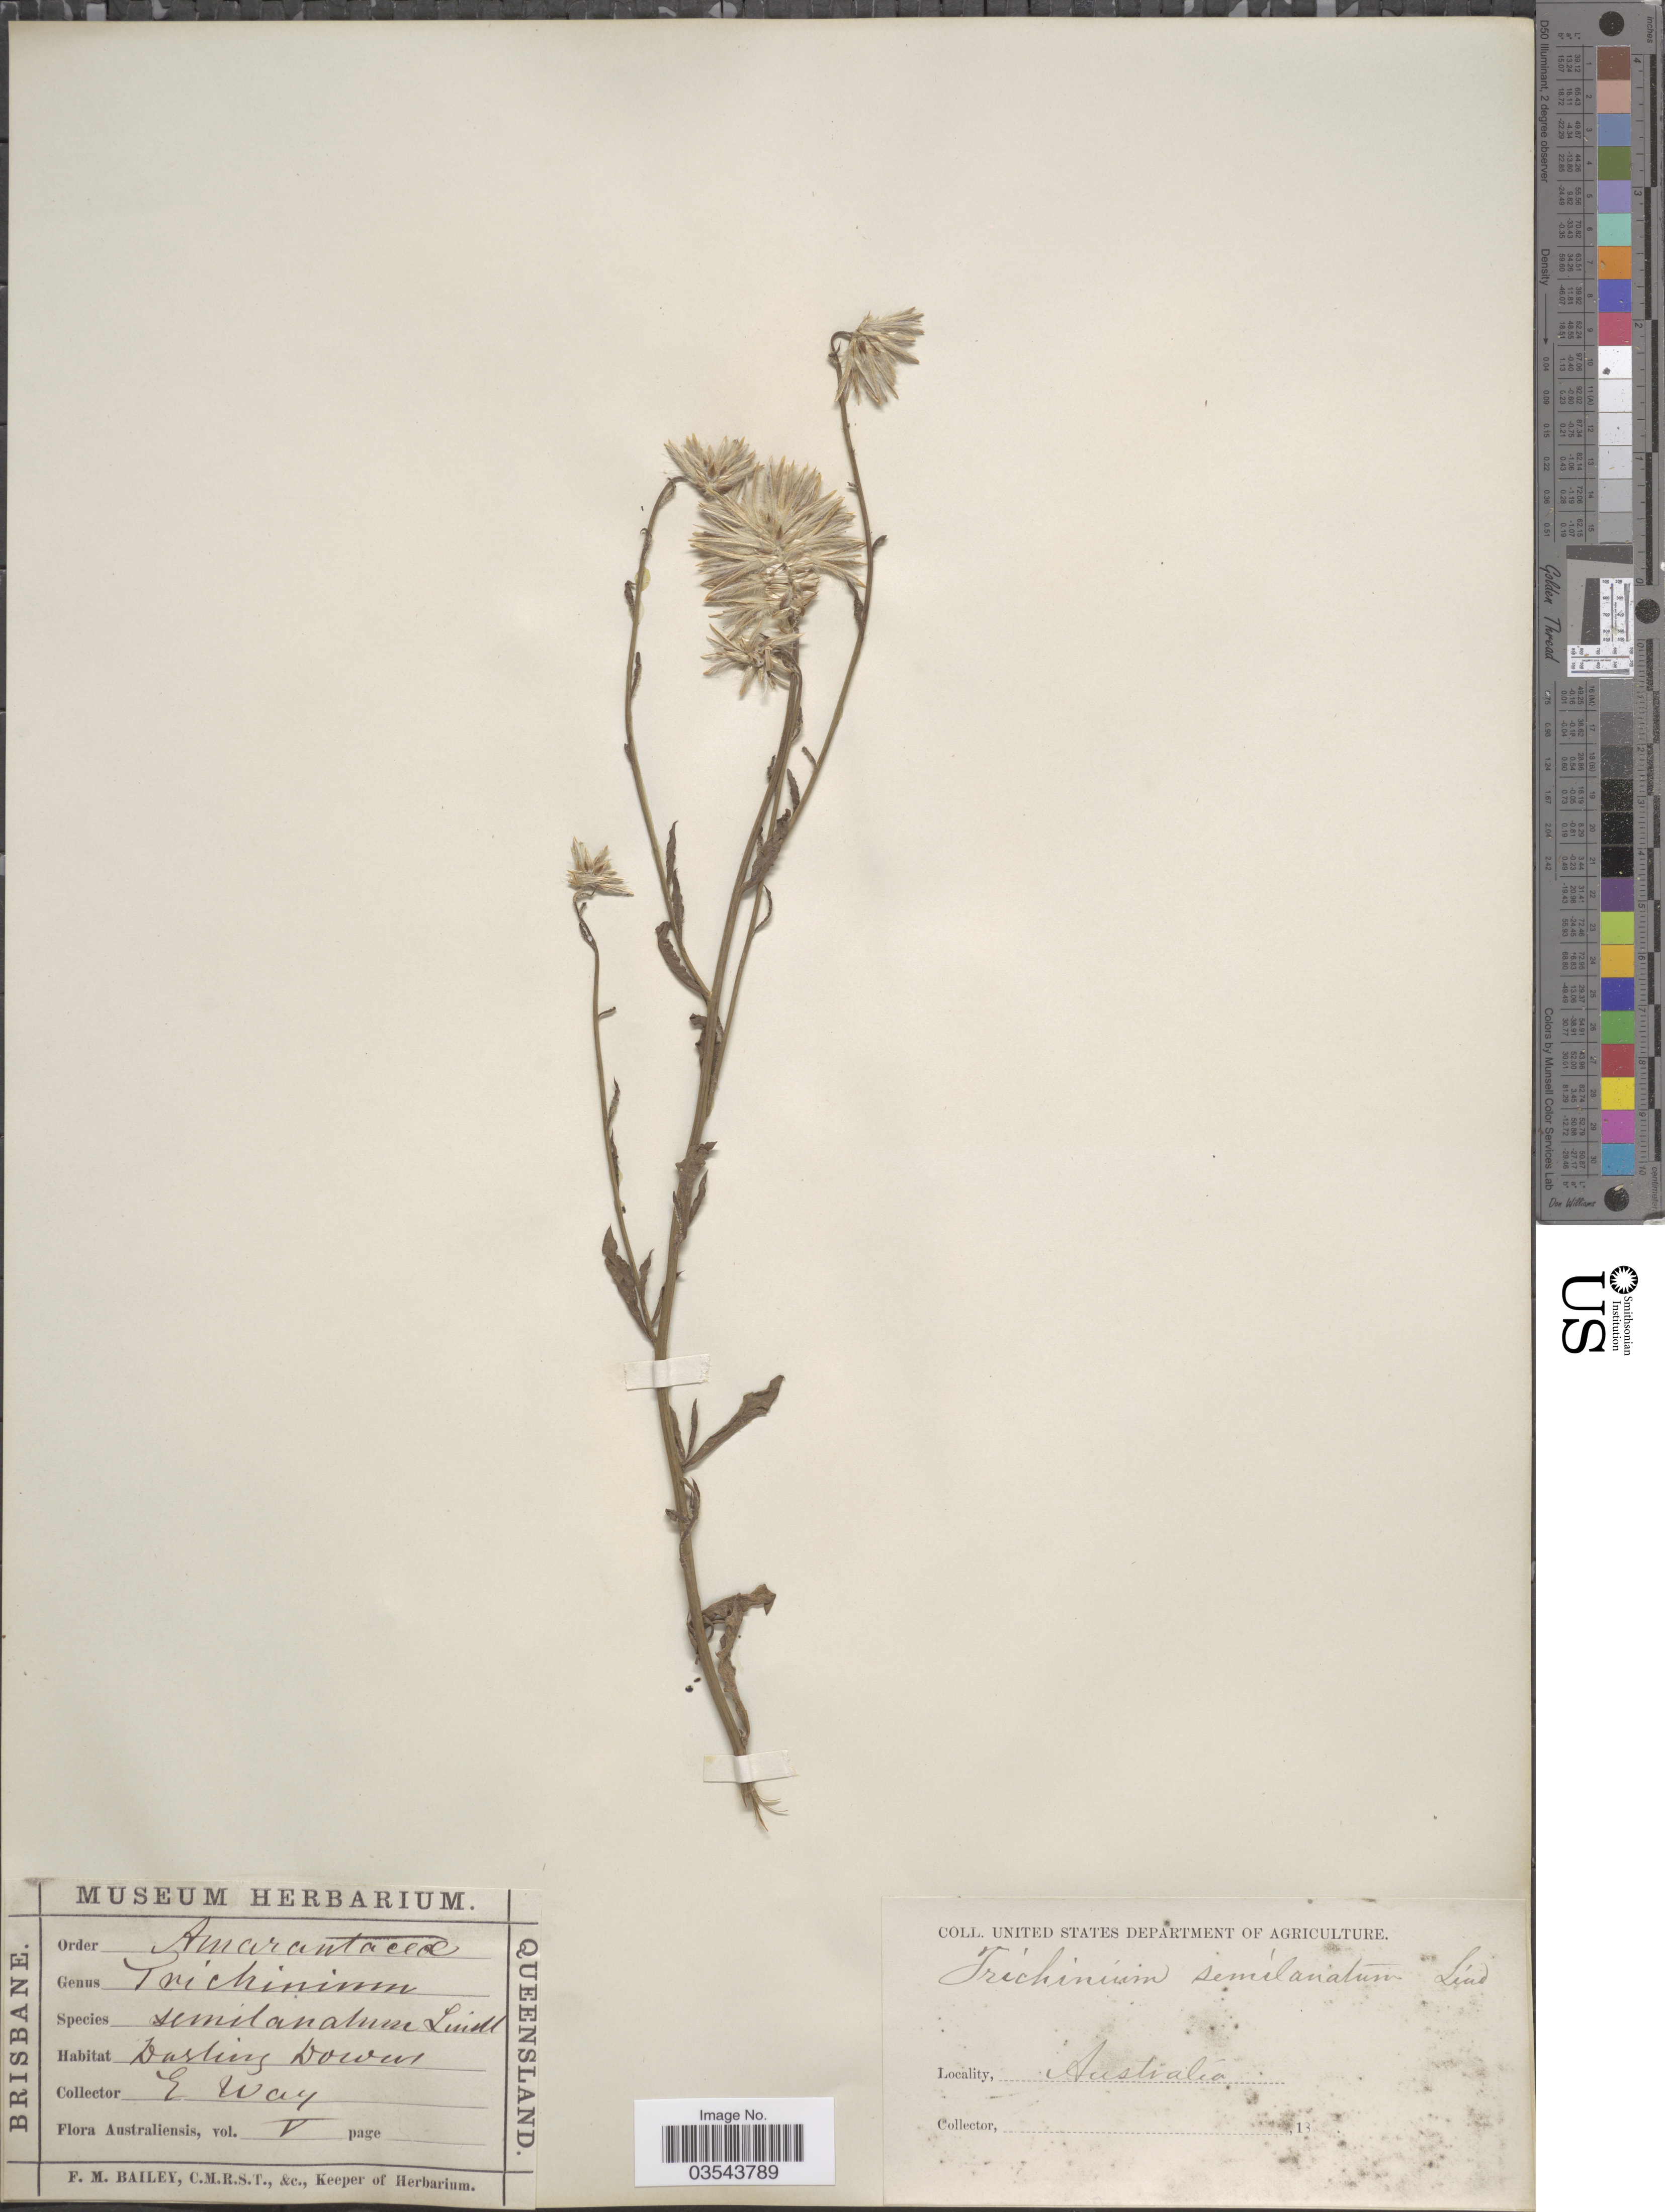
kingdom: Plantae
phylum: Tracheophyta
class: Magnoliopsida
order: Caryophyllales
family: Amaranthaceae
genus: Ptilotus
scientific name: Ptilotus semilanatus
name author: (Lindl.) J.M. Black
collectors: E. Way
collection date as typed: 18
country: Australia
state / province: Queensland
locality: Darling Downs.